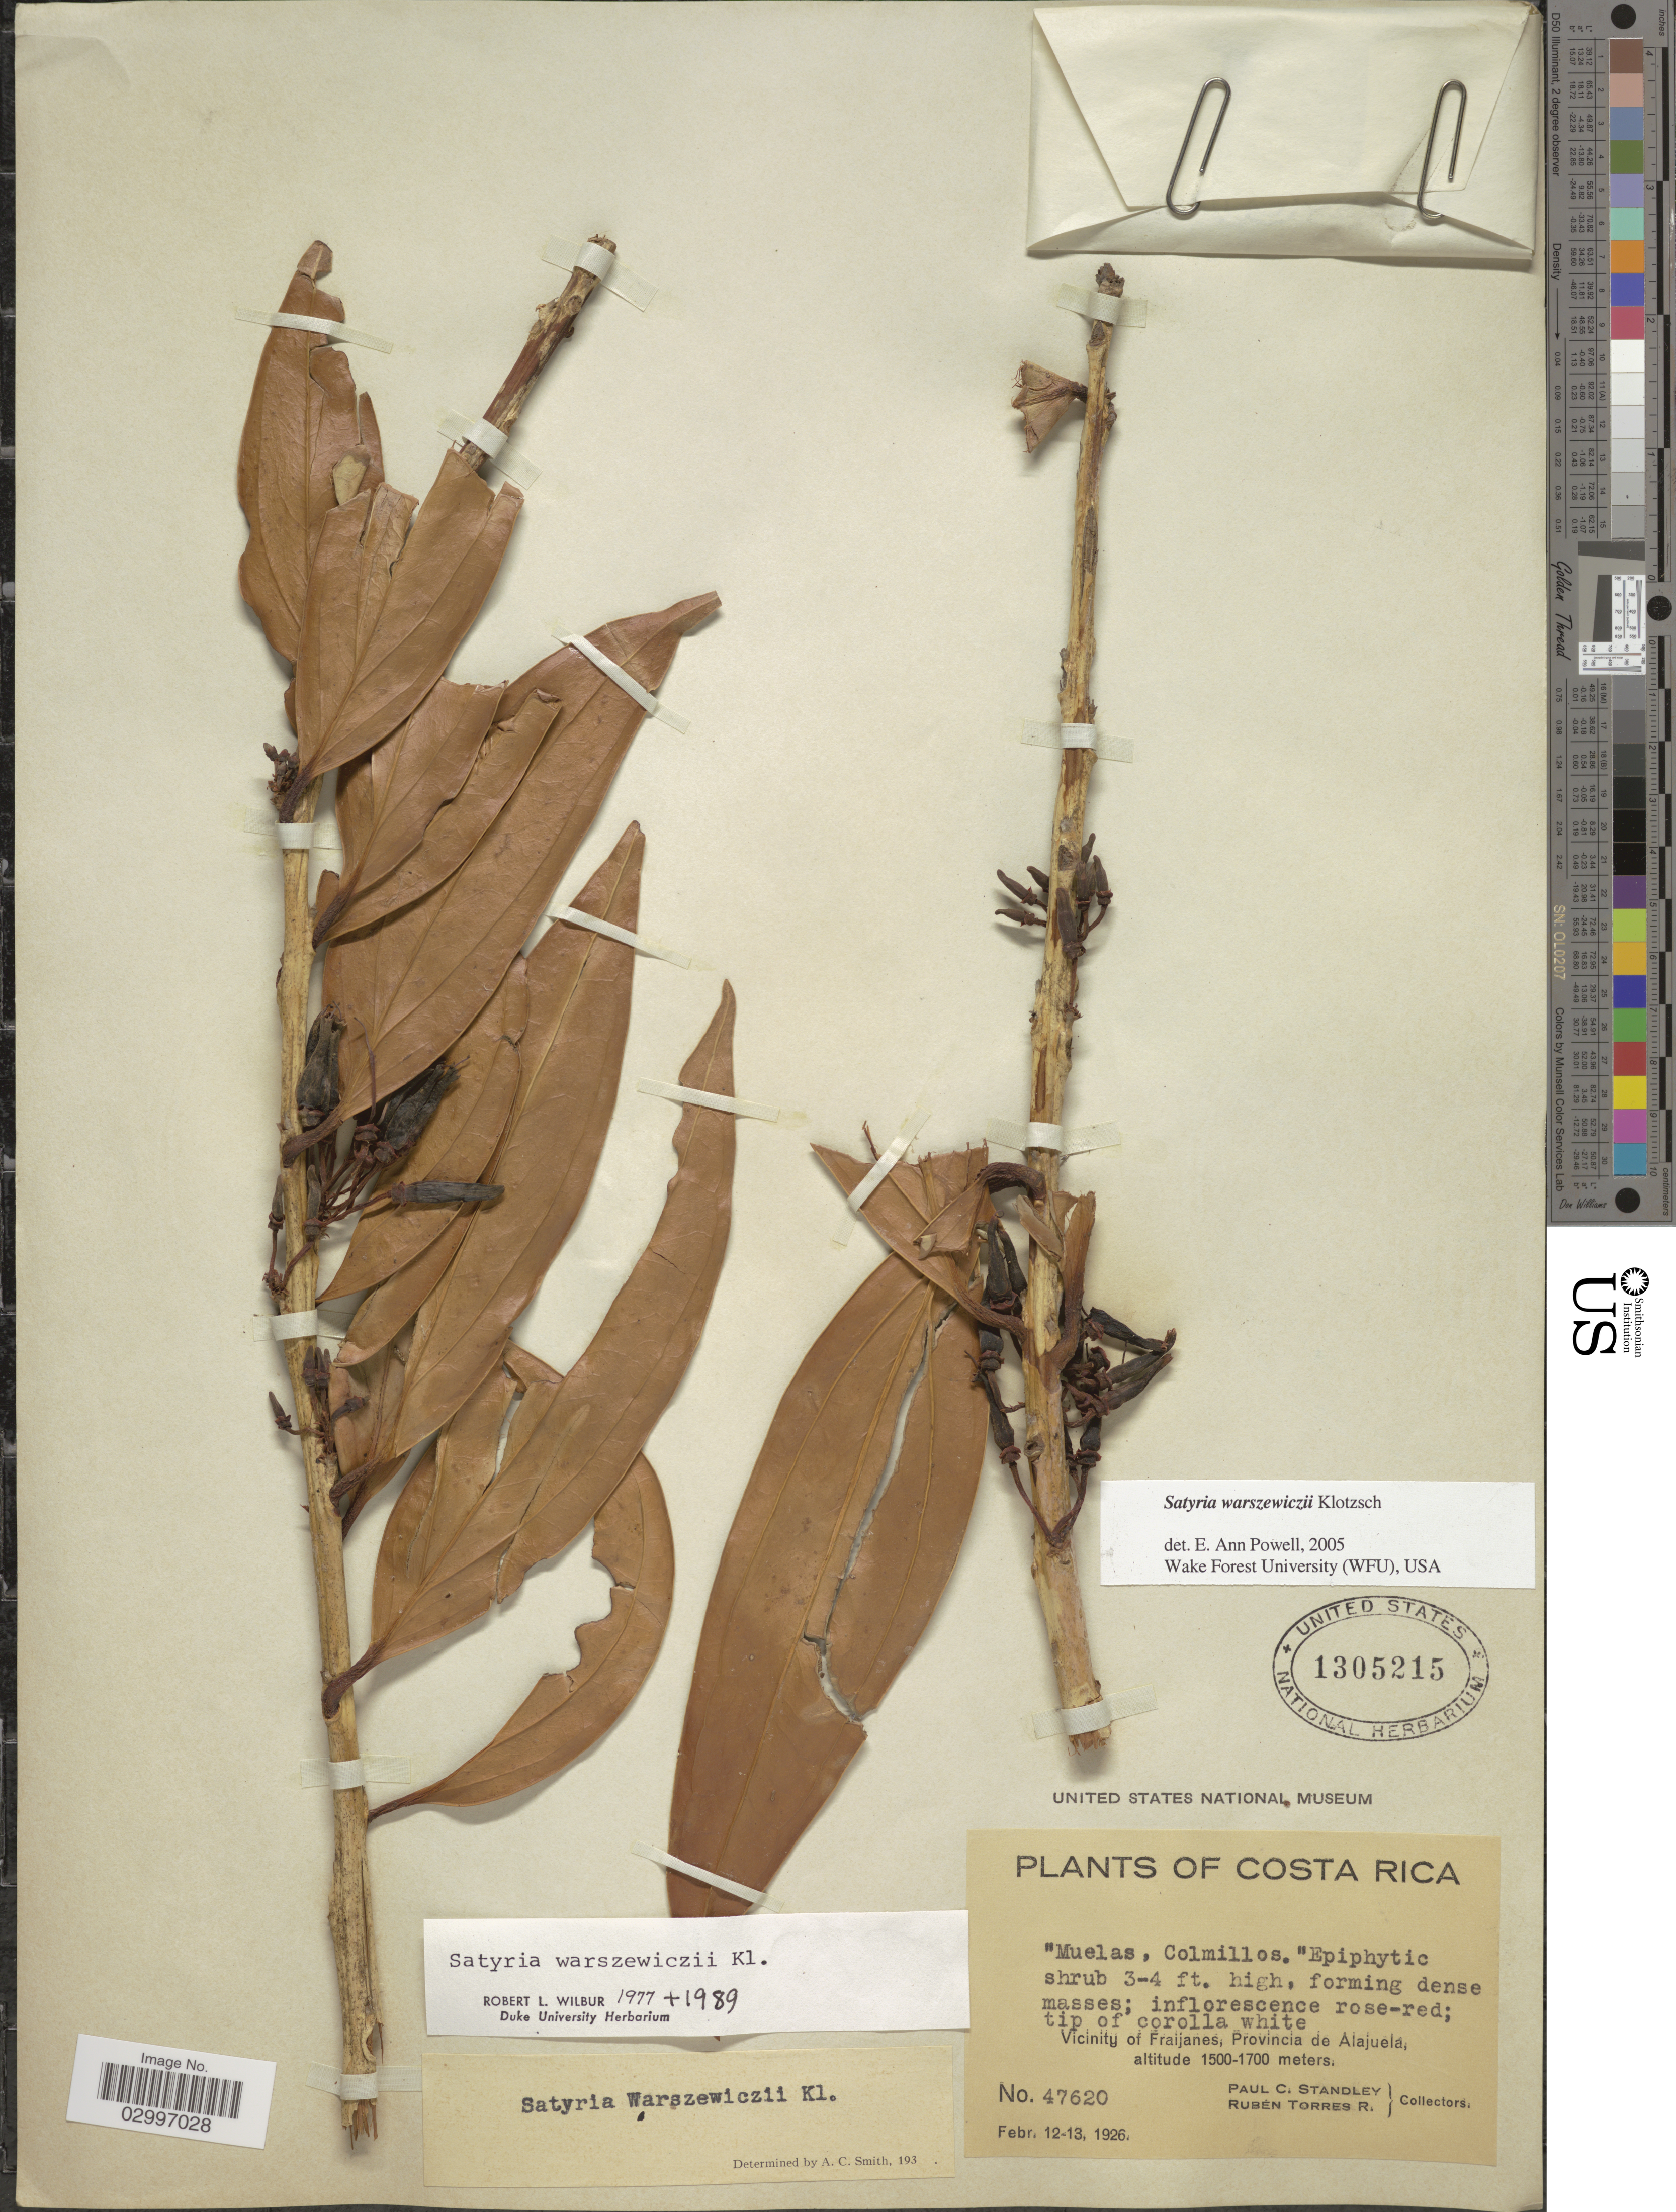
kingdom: Plantae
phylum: Tracheophyta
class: Magnoliopsida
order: Ericales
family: Ericaceae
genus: Satyria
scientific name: Satyria warszewiczii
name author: Klotzsch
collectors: P. C. Standley & R. Torres Rojas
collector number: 47620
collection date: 1926-02-12/1926-02-13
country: Costa Rica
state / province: Alajuela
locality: Vicinity of Fraijanes.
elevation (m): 1500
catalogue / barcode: US 1305215